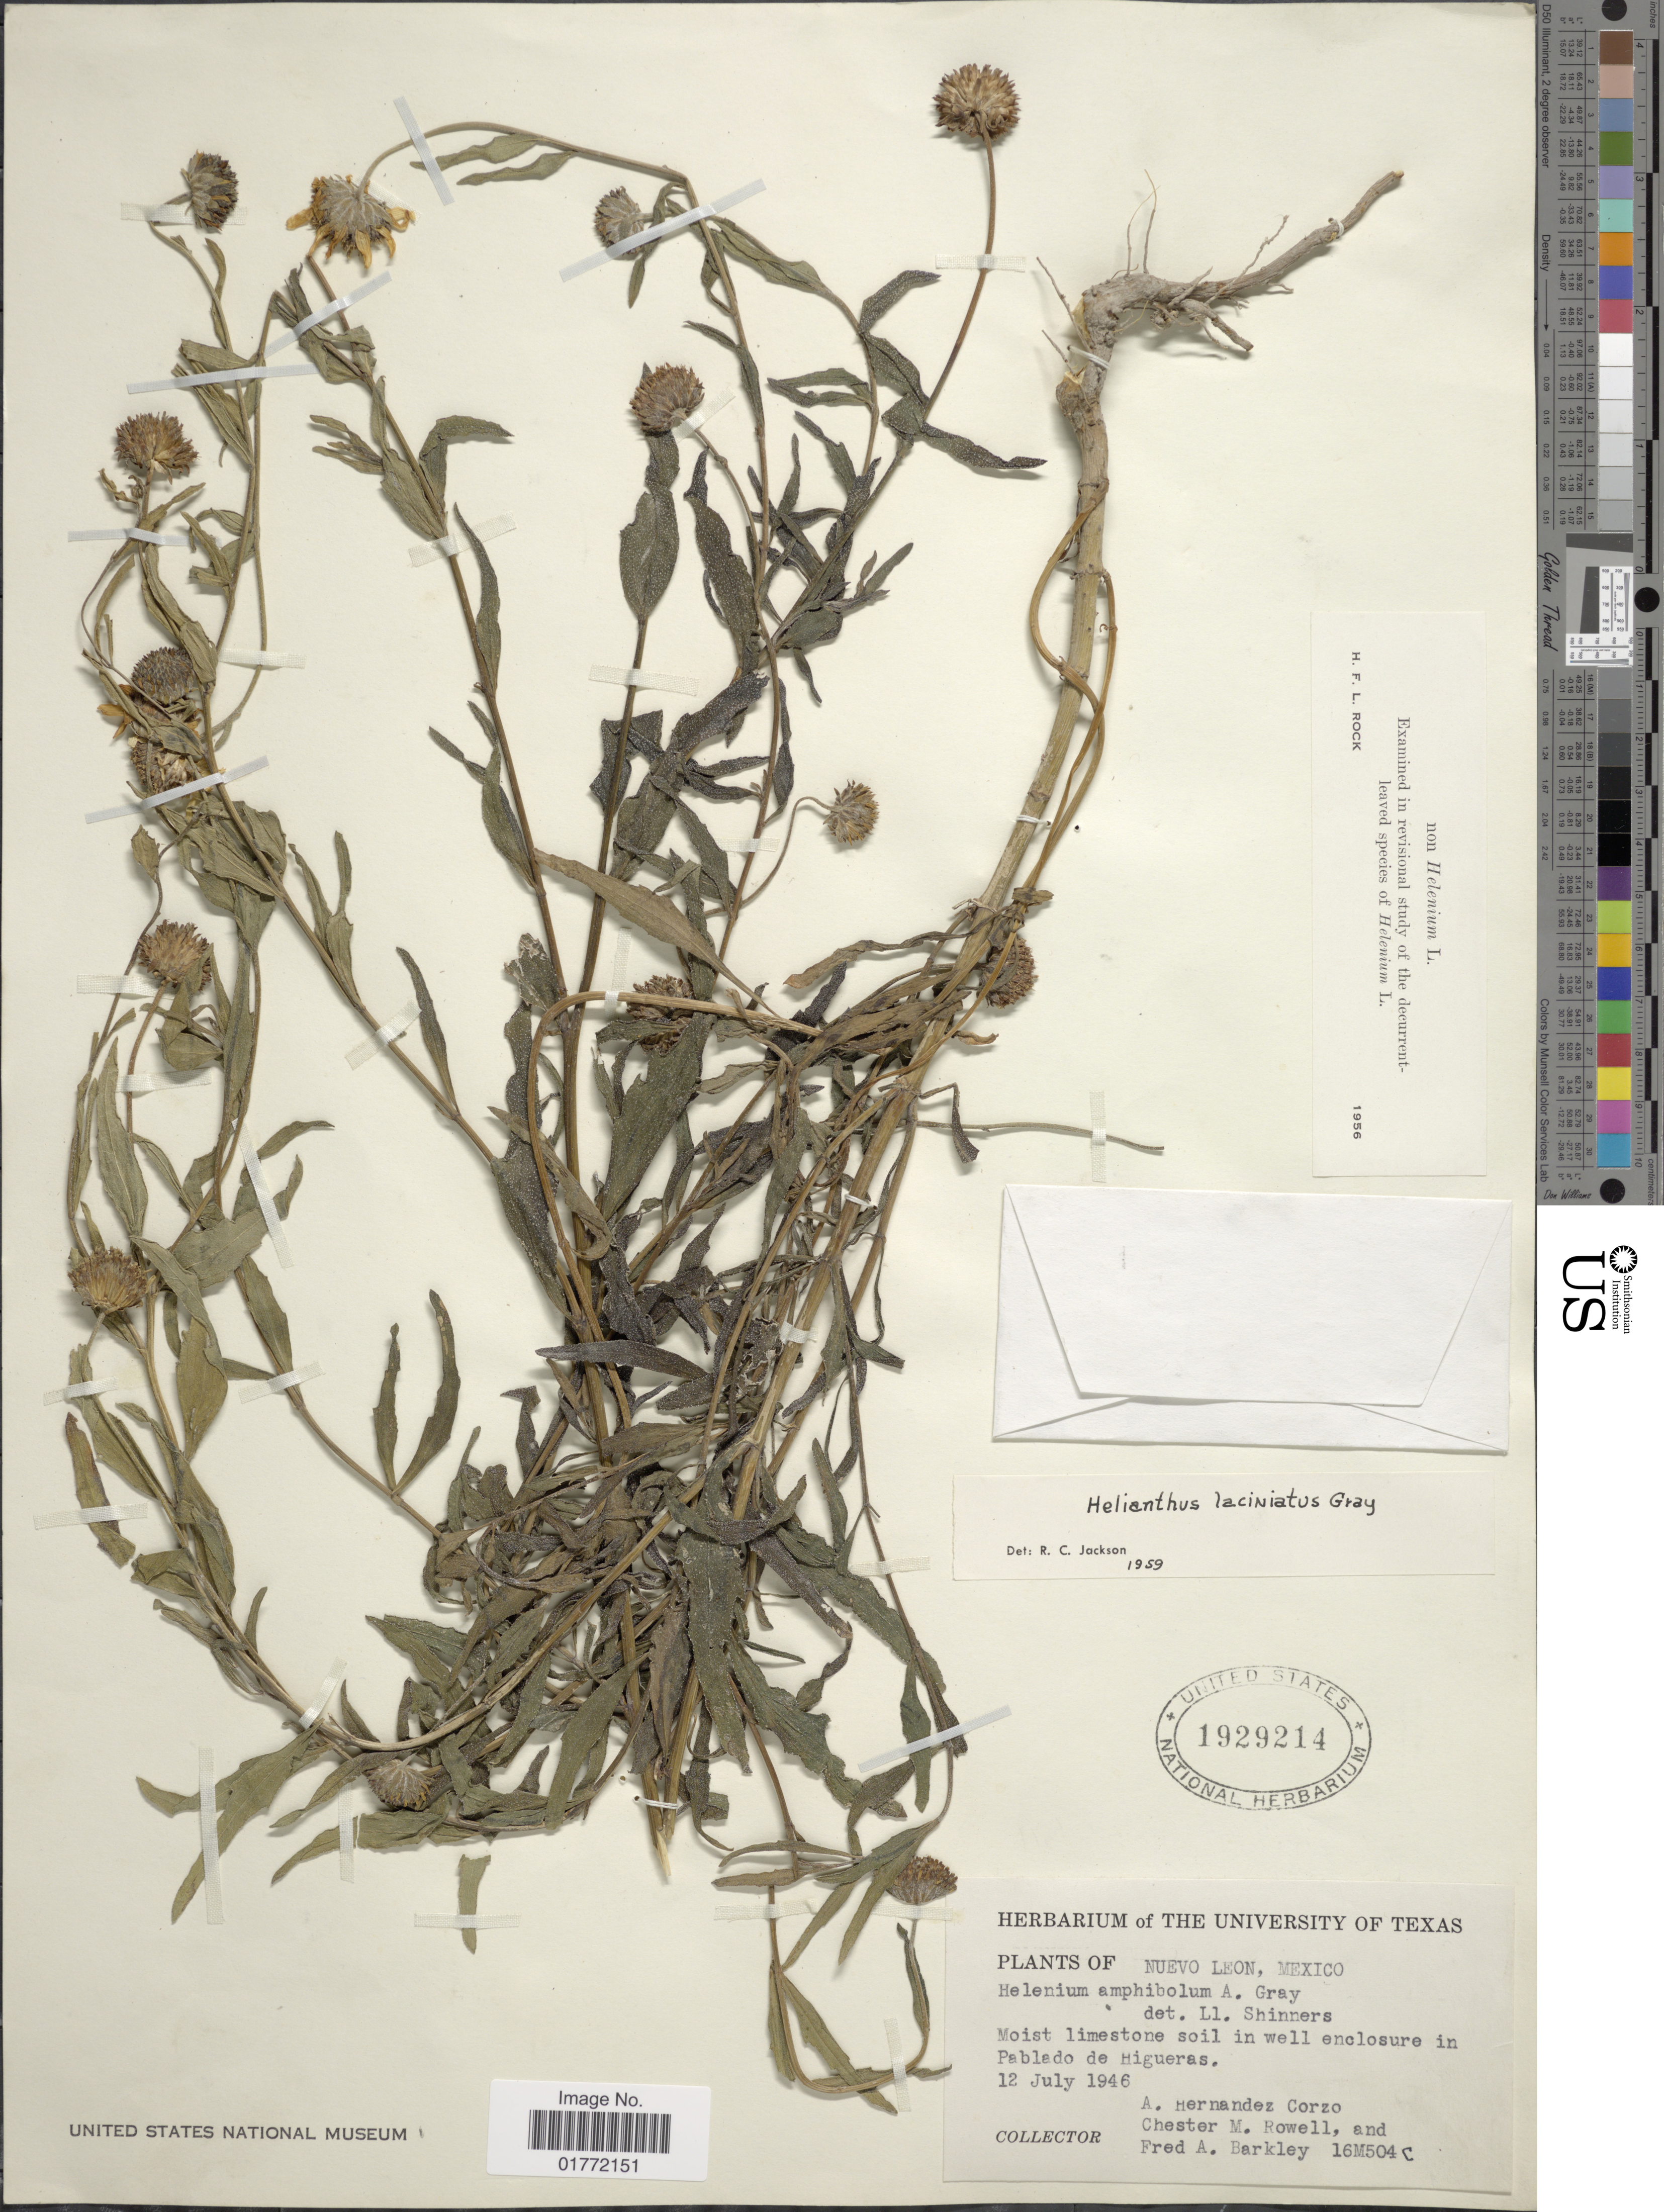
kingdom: Plantae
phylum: Tracheophyta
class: Magnoliopsida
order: Asterales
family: Asteraceae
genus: Helianthus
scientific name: Helianthus laciniatus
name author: A. Gray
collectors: A. Hernandez-Corzo, C. M. Rowell & F. A. Barkley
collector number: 16M504C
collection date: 1946-07-12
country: Mexico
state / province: Nuevo León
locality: Pablado de Higueras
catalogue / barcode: US 1929214